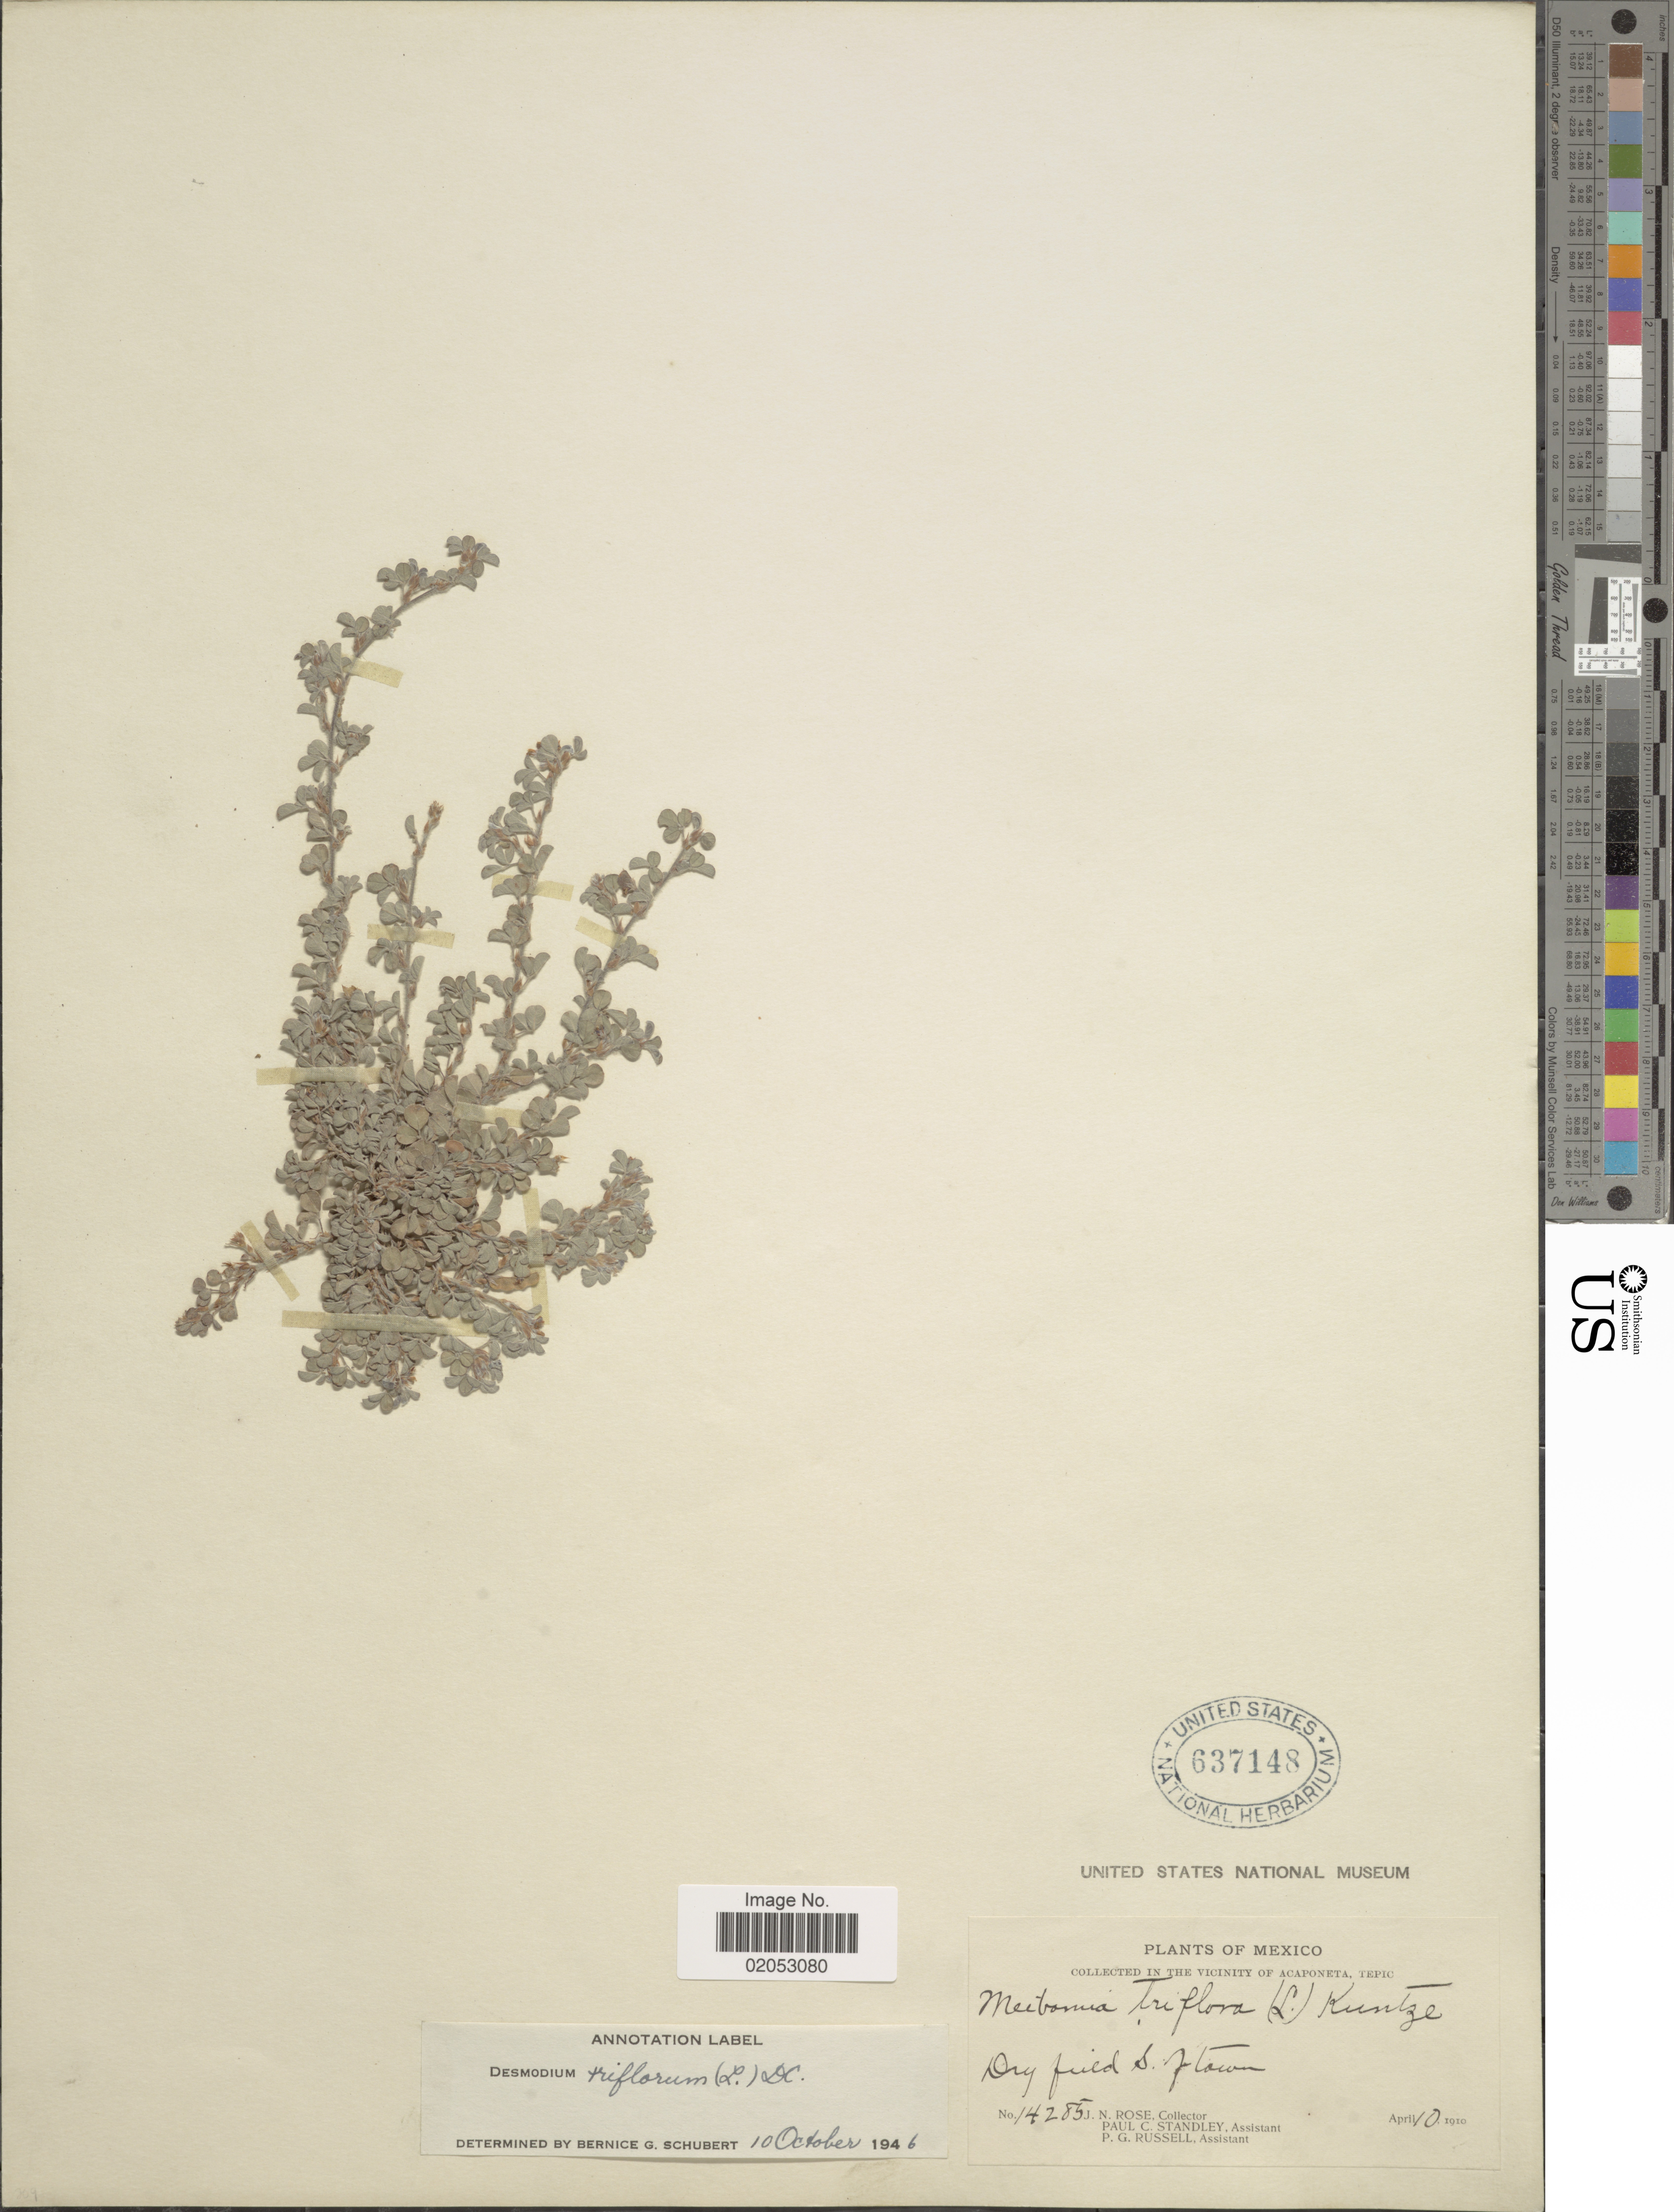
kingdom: Plantae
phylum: Tracheophyta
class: Magnoliopsida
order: Fabales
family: Fabaceae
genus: Grona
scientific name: Grona triflora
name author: (L.) H. Ohashi & K. Ohashi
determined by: Strong, Mark T., (BOT), Smithsonian Institution - National Museum of Natural History (UNITED STATES)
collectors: J. N. Rose, P. C. Standley & P. G. Russell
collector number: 14285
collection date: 1910-04-10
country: Mexico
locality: In the vicinity of Acaponeta, Tepic. Dry field S. of town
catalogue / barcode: US 637148